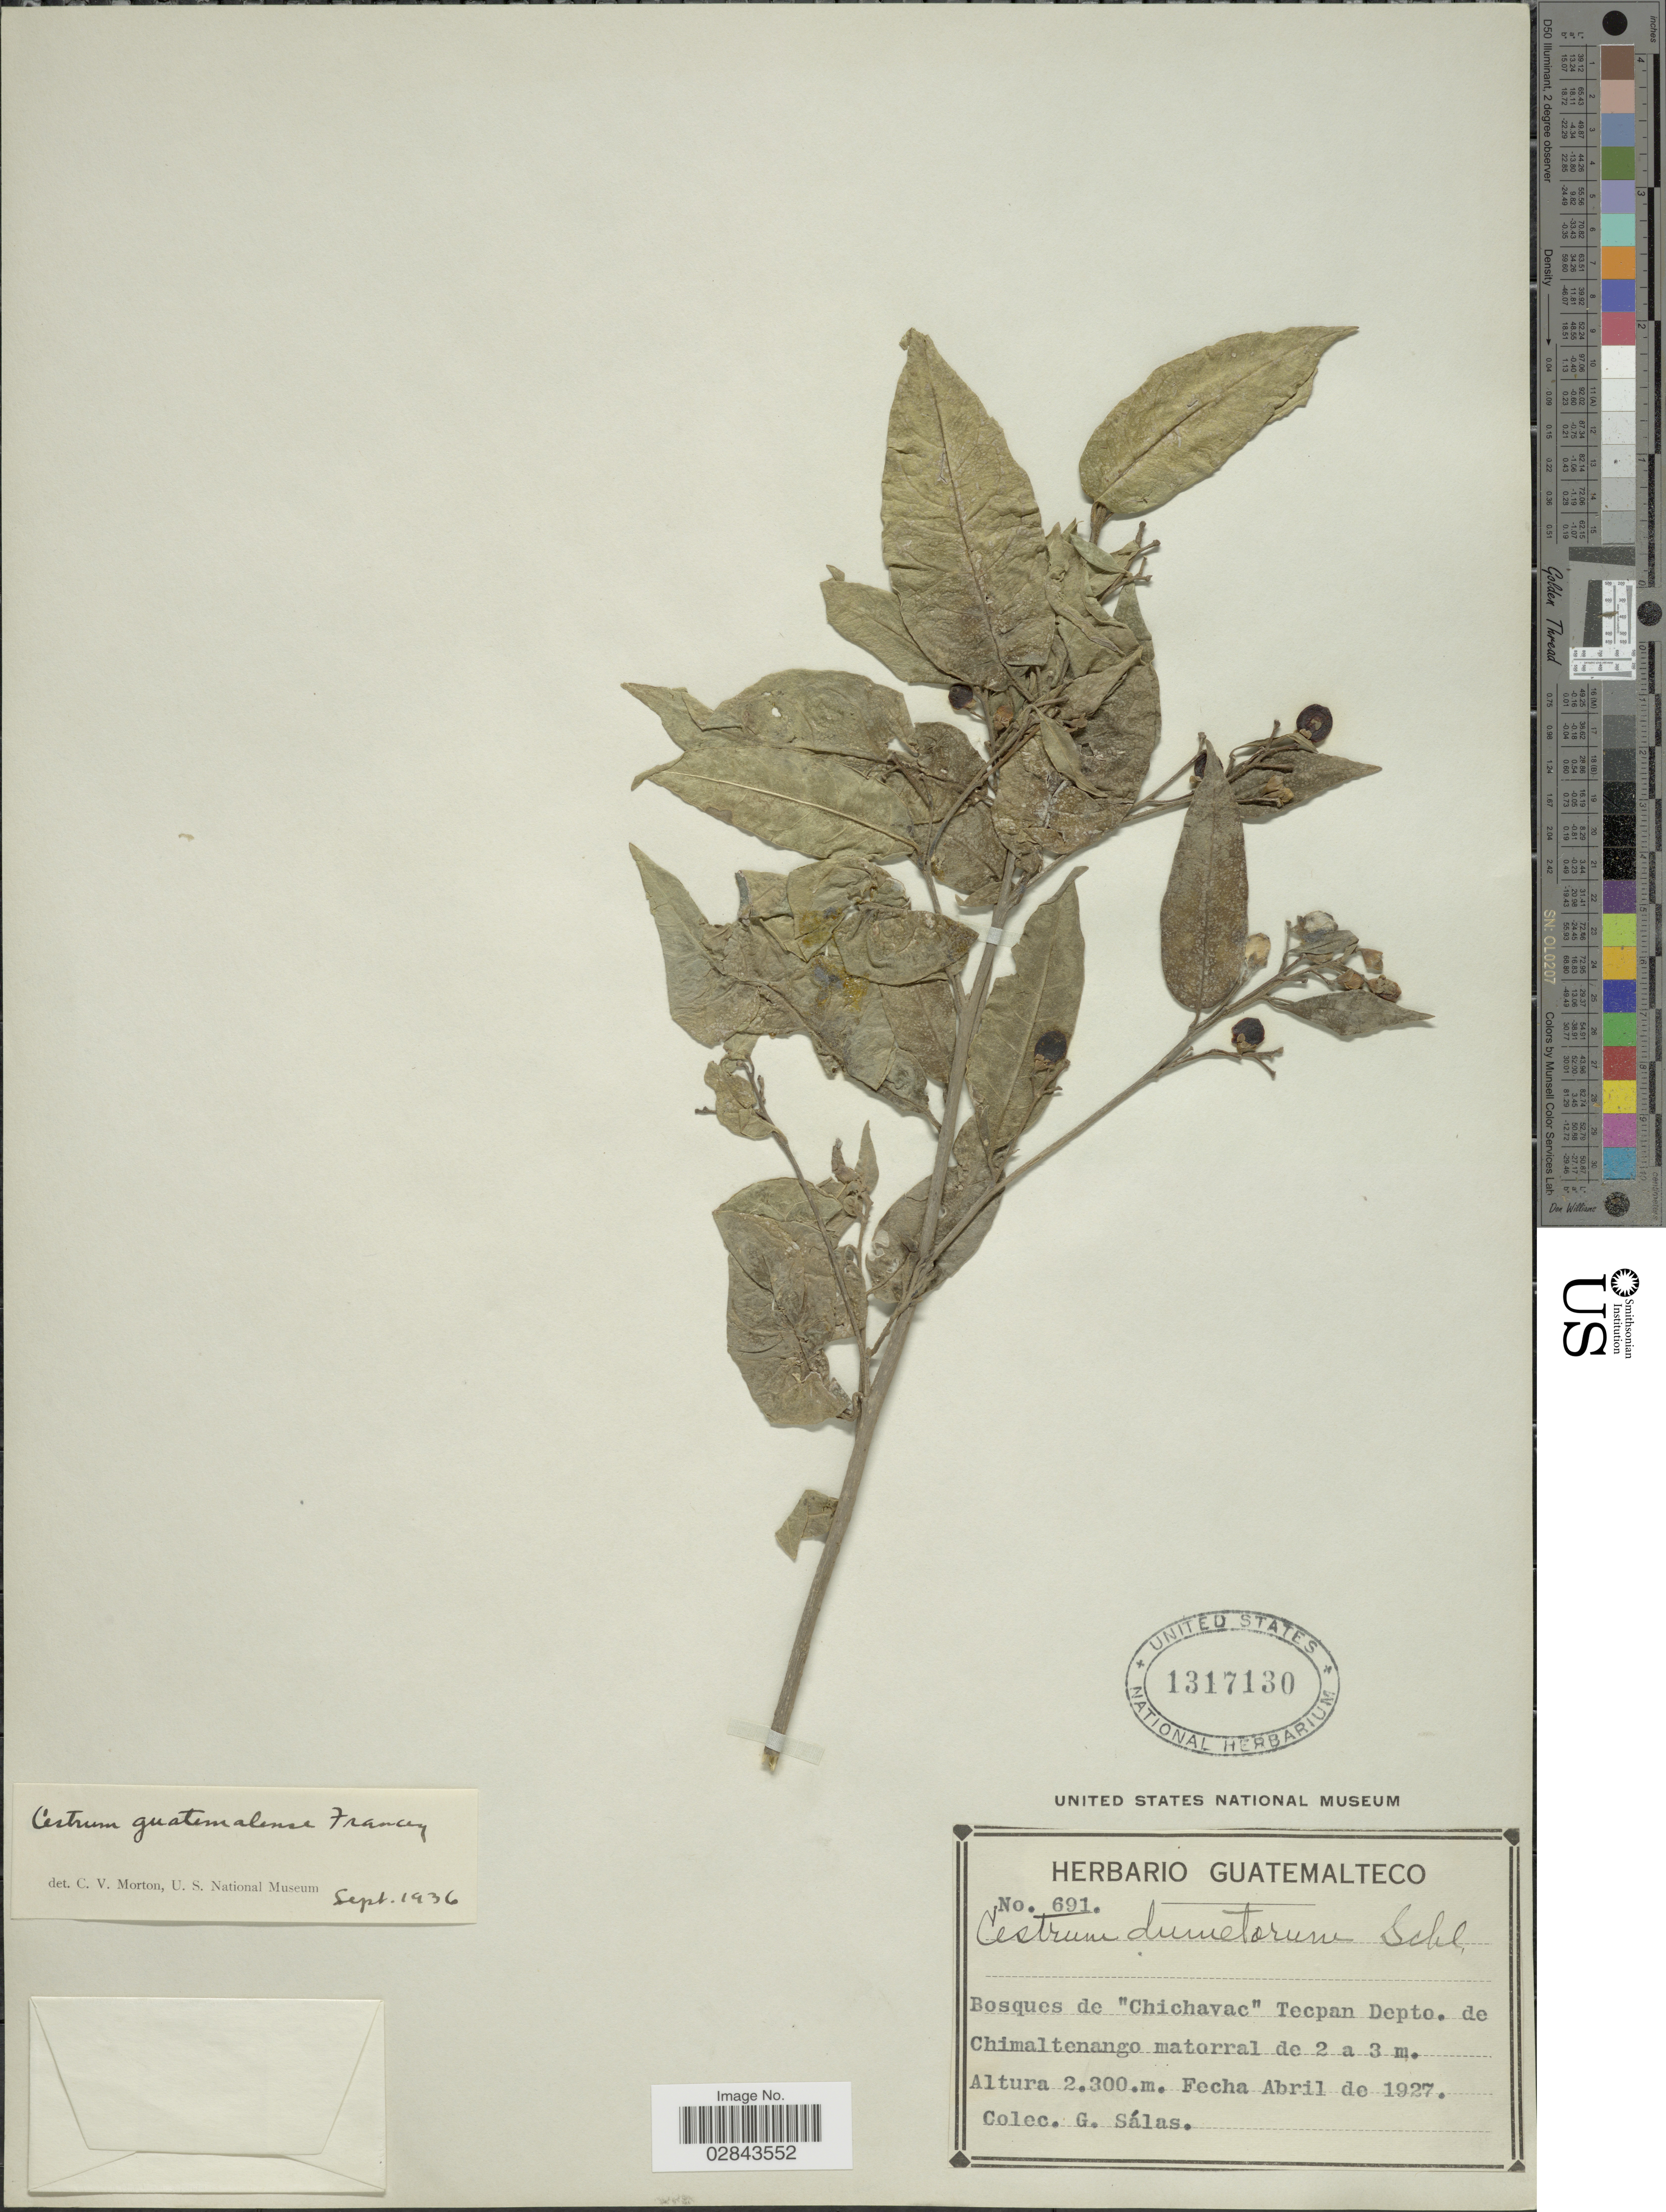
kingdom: Plantae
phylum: Tracheophyta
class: Magnoliopsida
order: Solanales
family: Solanaceae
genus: Cestrum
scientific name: Cestrum guatemalense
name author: Francey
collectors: G. Salas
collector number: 691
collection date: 1927-04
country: Guatemala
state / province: Chimaltenango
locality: Bosques de "Chichavac" Tecpan Depto. de Chimaltenango.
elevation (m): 2300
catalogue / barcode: US 1317130